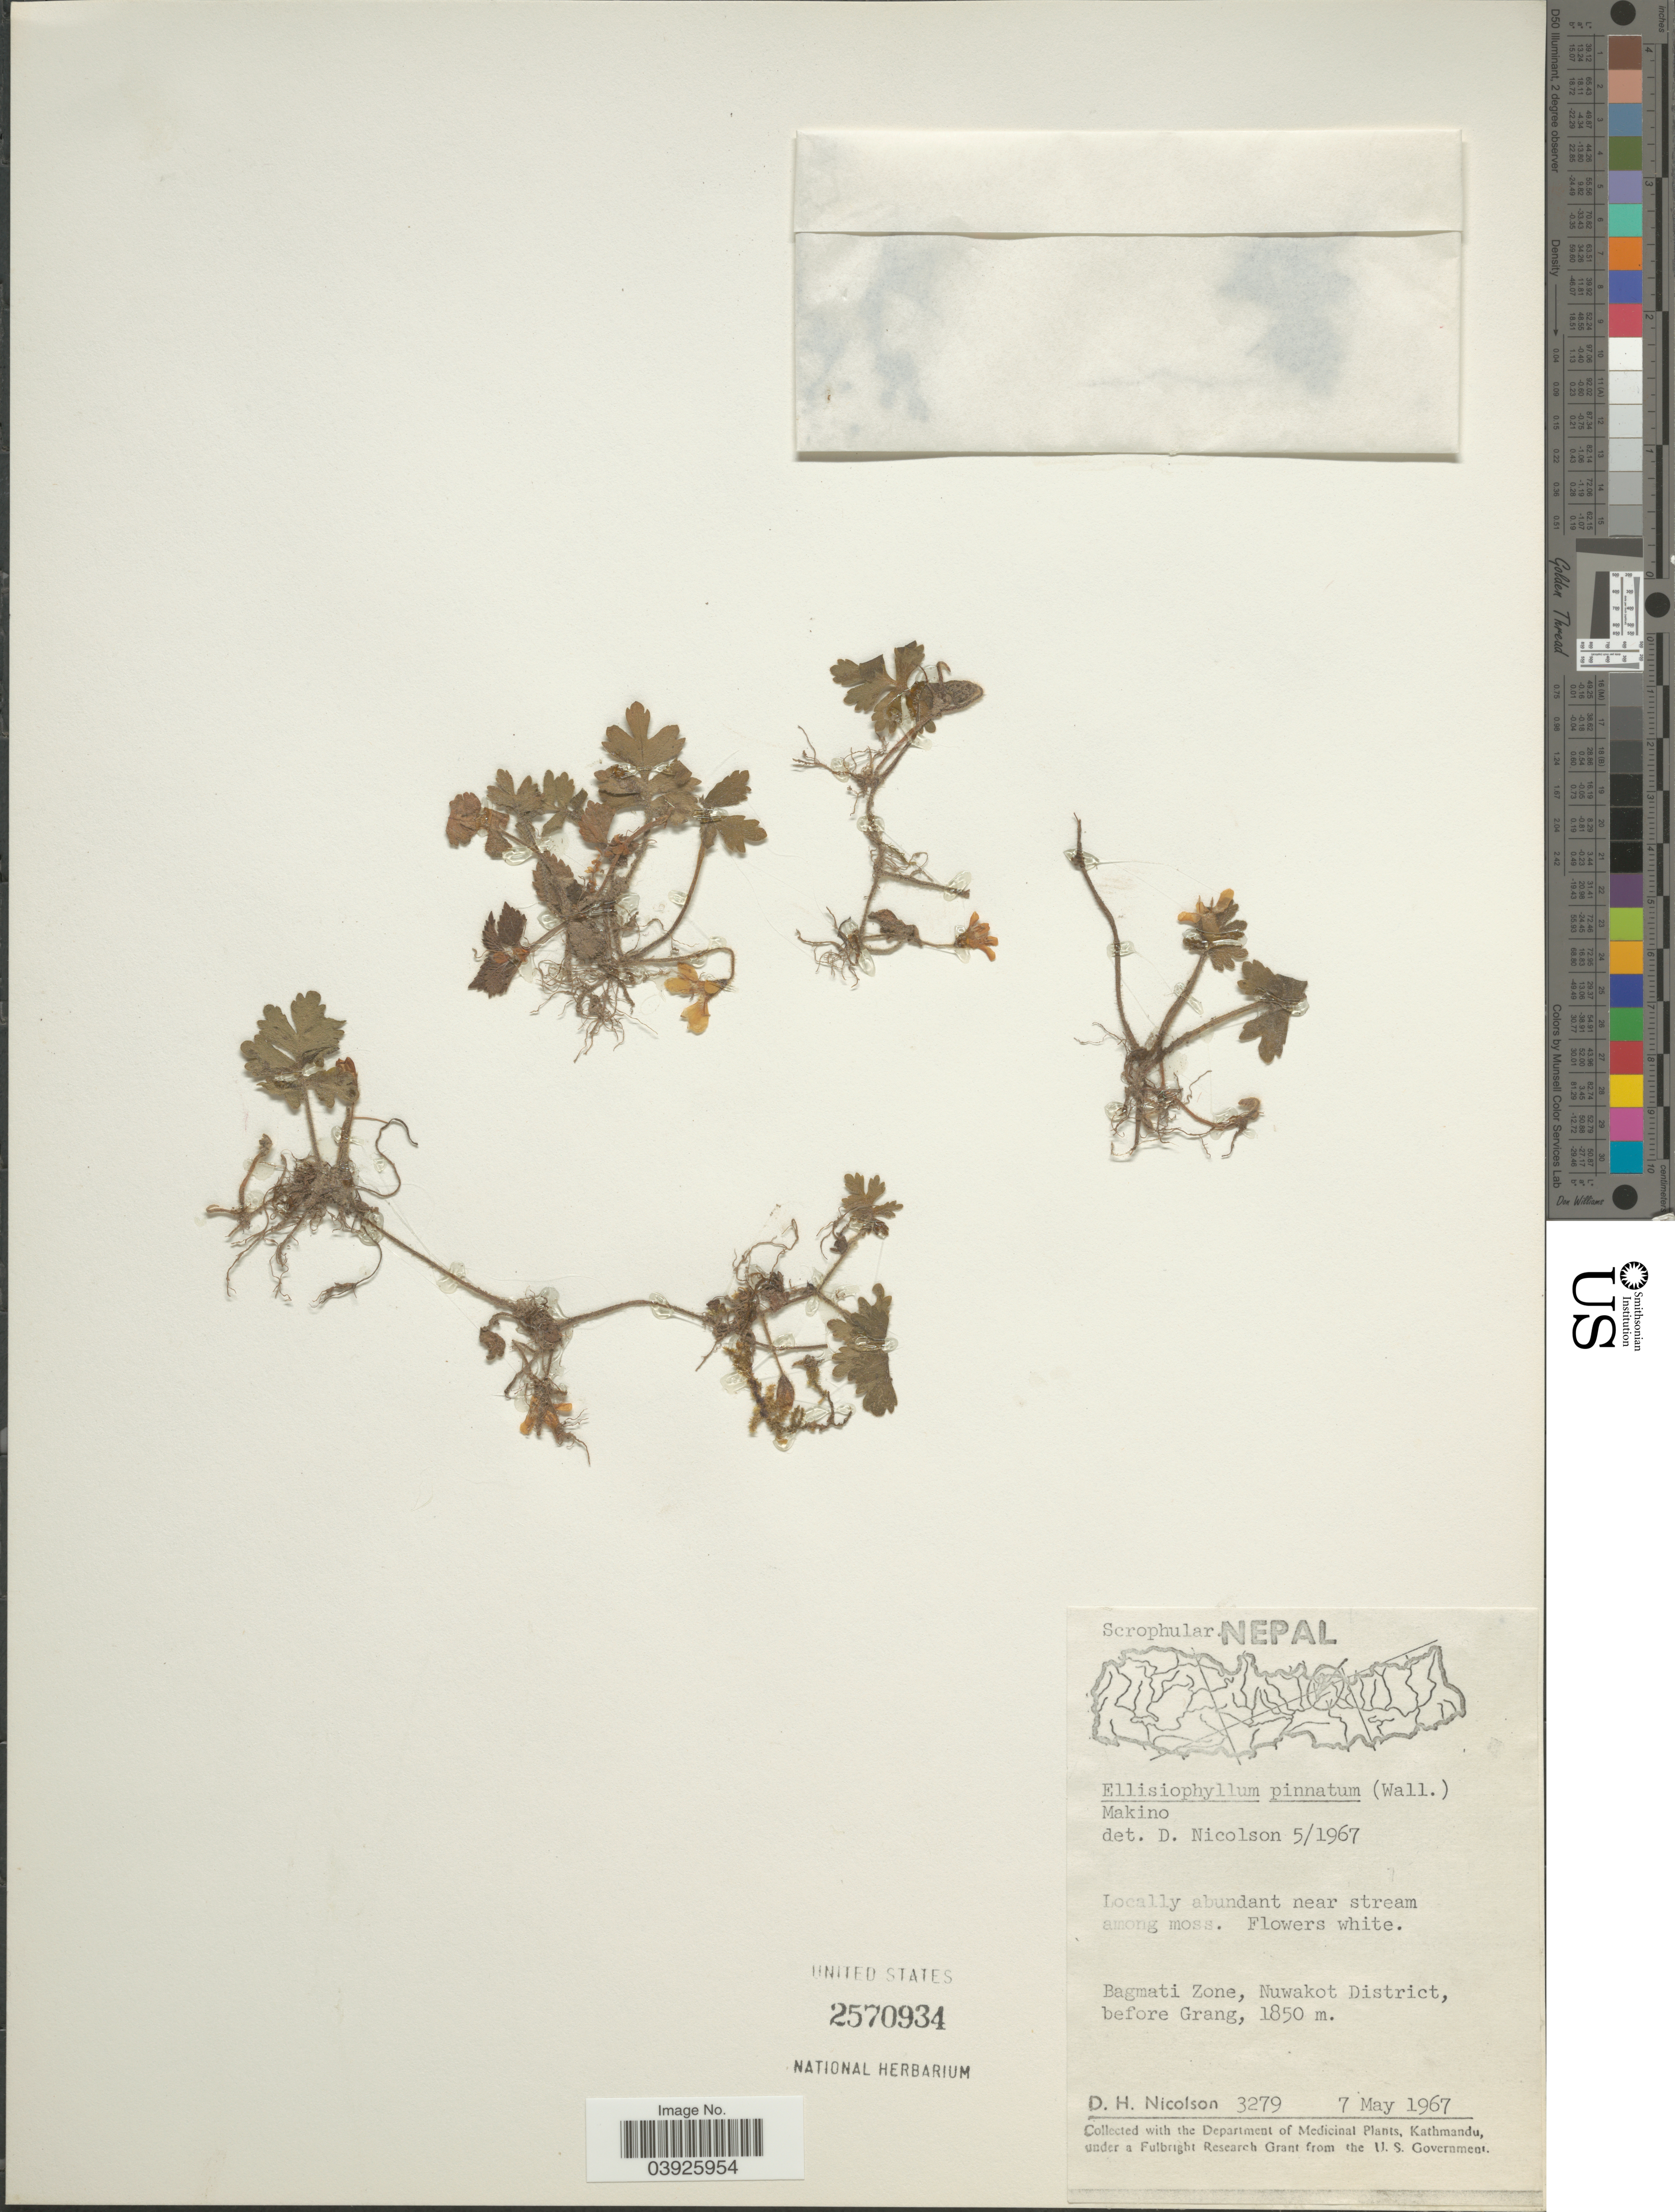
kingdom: Plantae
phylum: Tracheophyta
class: Magnoliopsida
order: Lamiales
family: Plantaginaceae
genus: Ellisiophyllum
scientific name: Ellisiophyllum pinnatum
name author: (Wall. ex Benth.) Makino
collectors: D. H. Nicolson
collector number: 3279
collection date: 1967-05-07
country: Nepal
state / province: Bagmati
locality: Bagmati Zone, Nuwakot District, before Grang.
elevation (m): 1850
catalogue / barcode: US 2570934